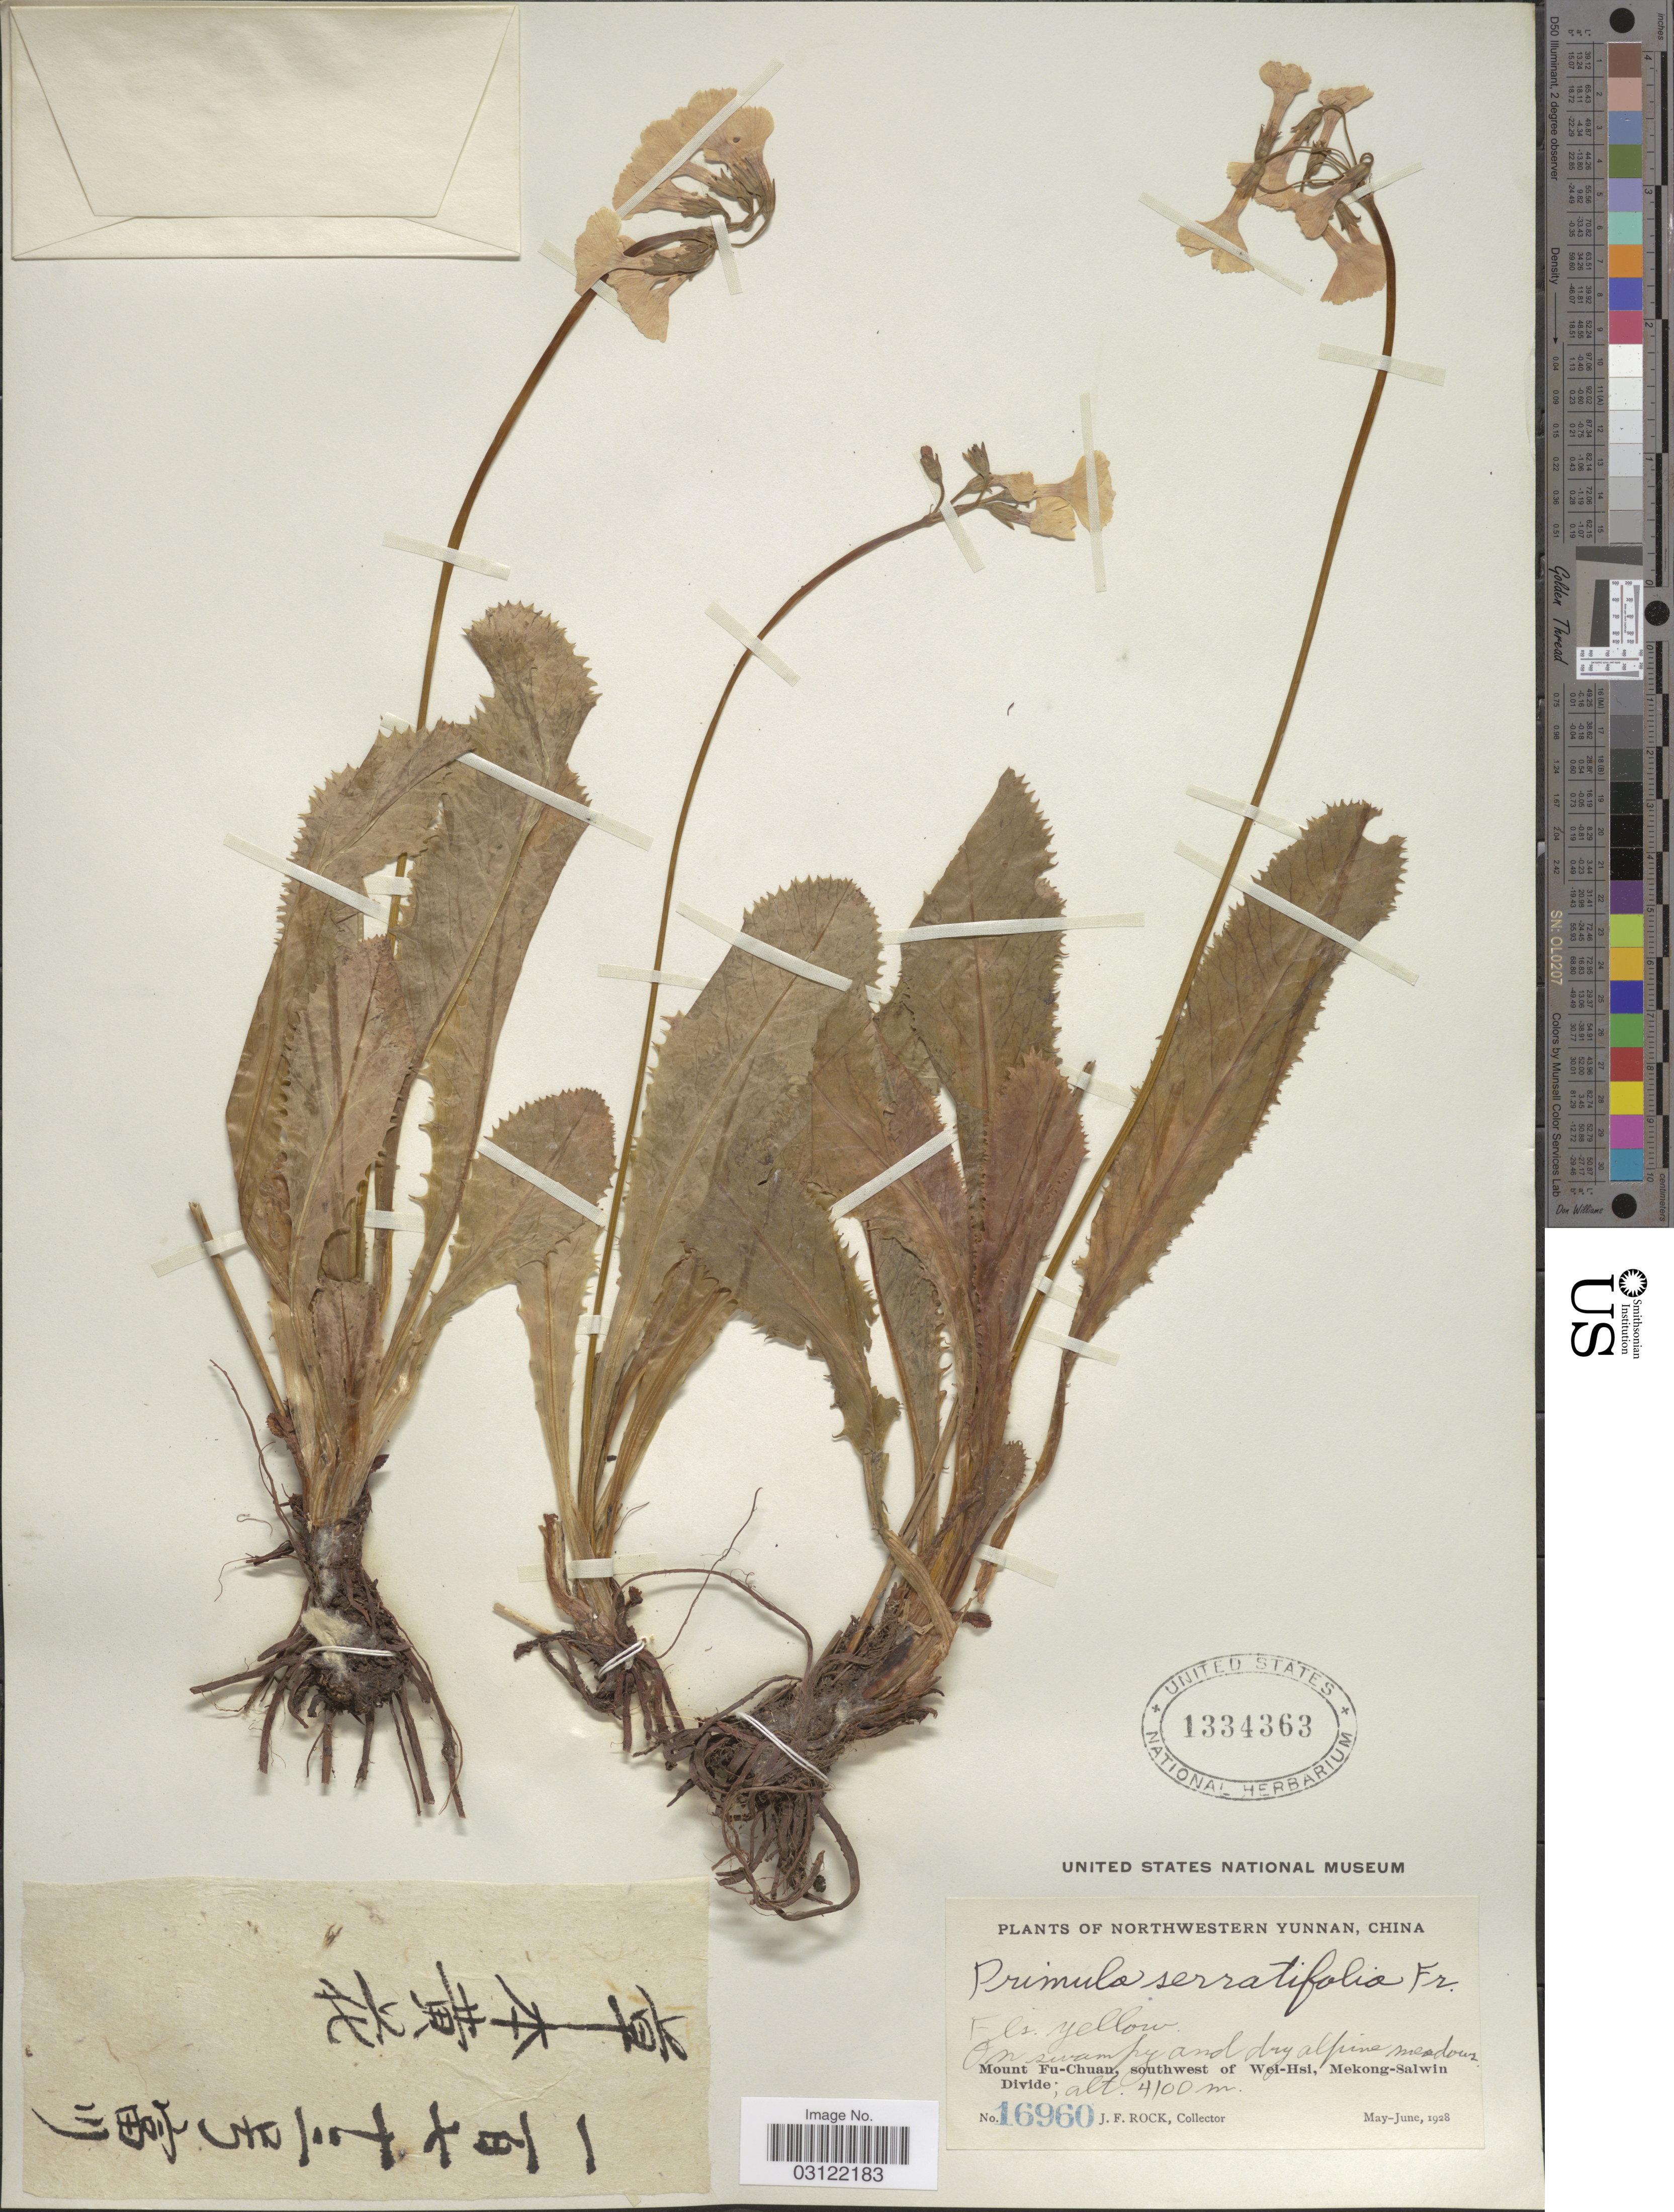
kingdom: Plantae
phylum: Tracheophyta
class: Magnoliopsida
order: Ericales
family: Primulaceae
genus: Primula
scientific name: Primula serratifolia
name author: Franch.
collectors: J. Rock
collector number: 16960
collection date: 1928-05/1928-06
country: China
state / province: Yunnan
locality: Northwestern Yunnan. Mount Fu-Chuan, southwest of Wei-Hsi, Mekong-Salwin Divide.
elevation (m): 4100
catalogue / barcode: US 1334363